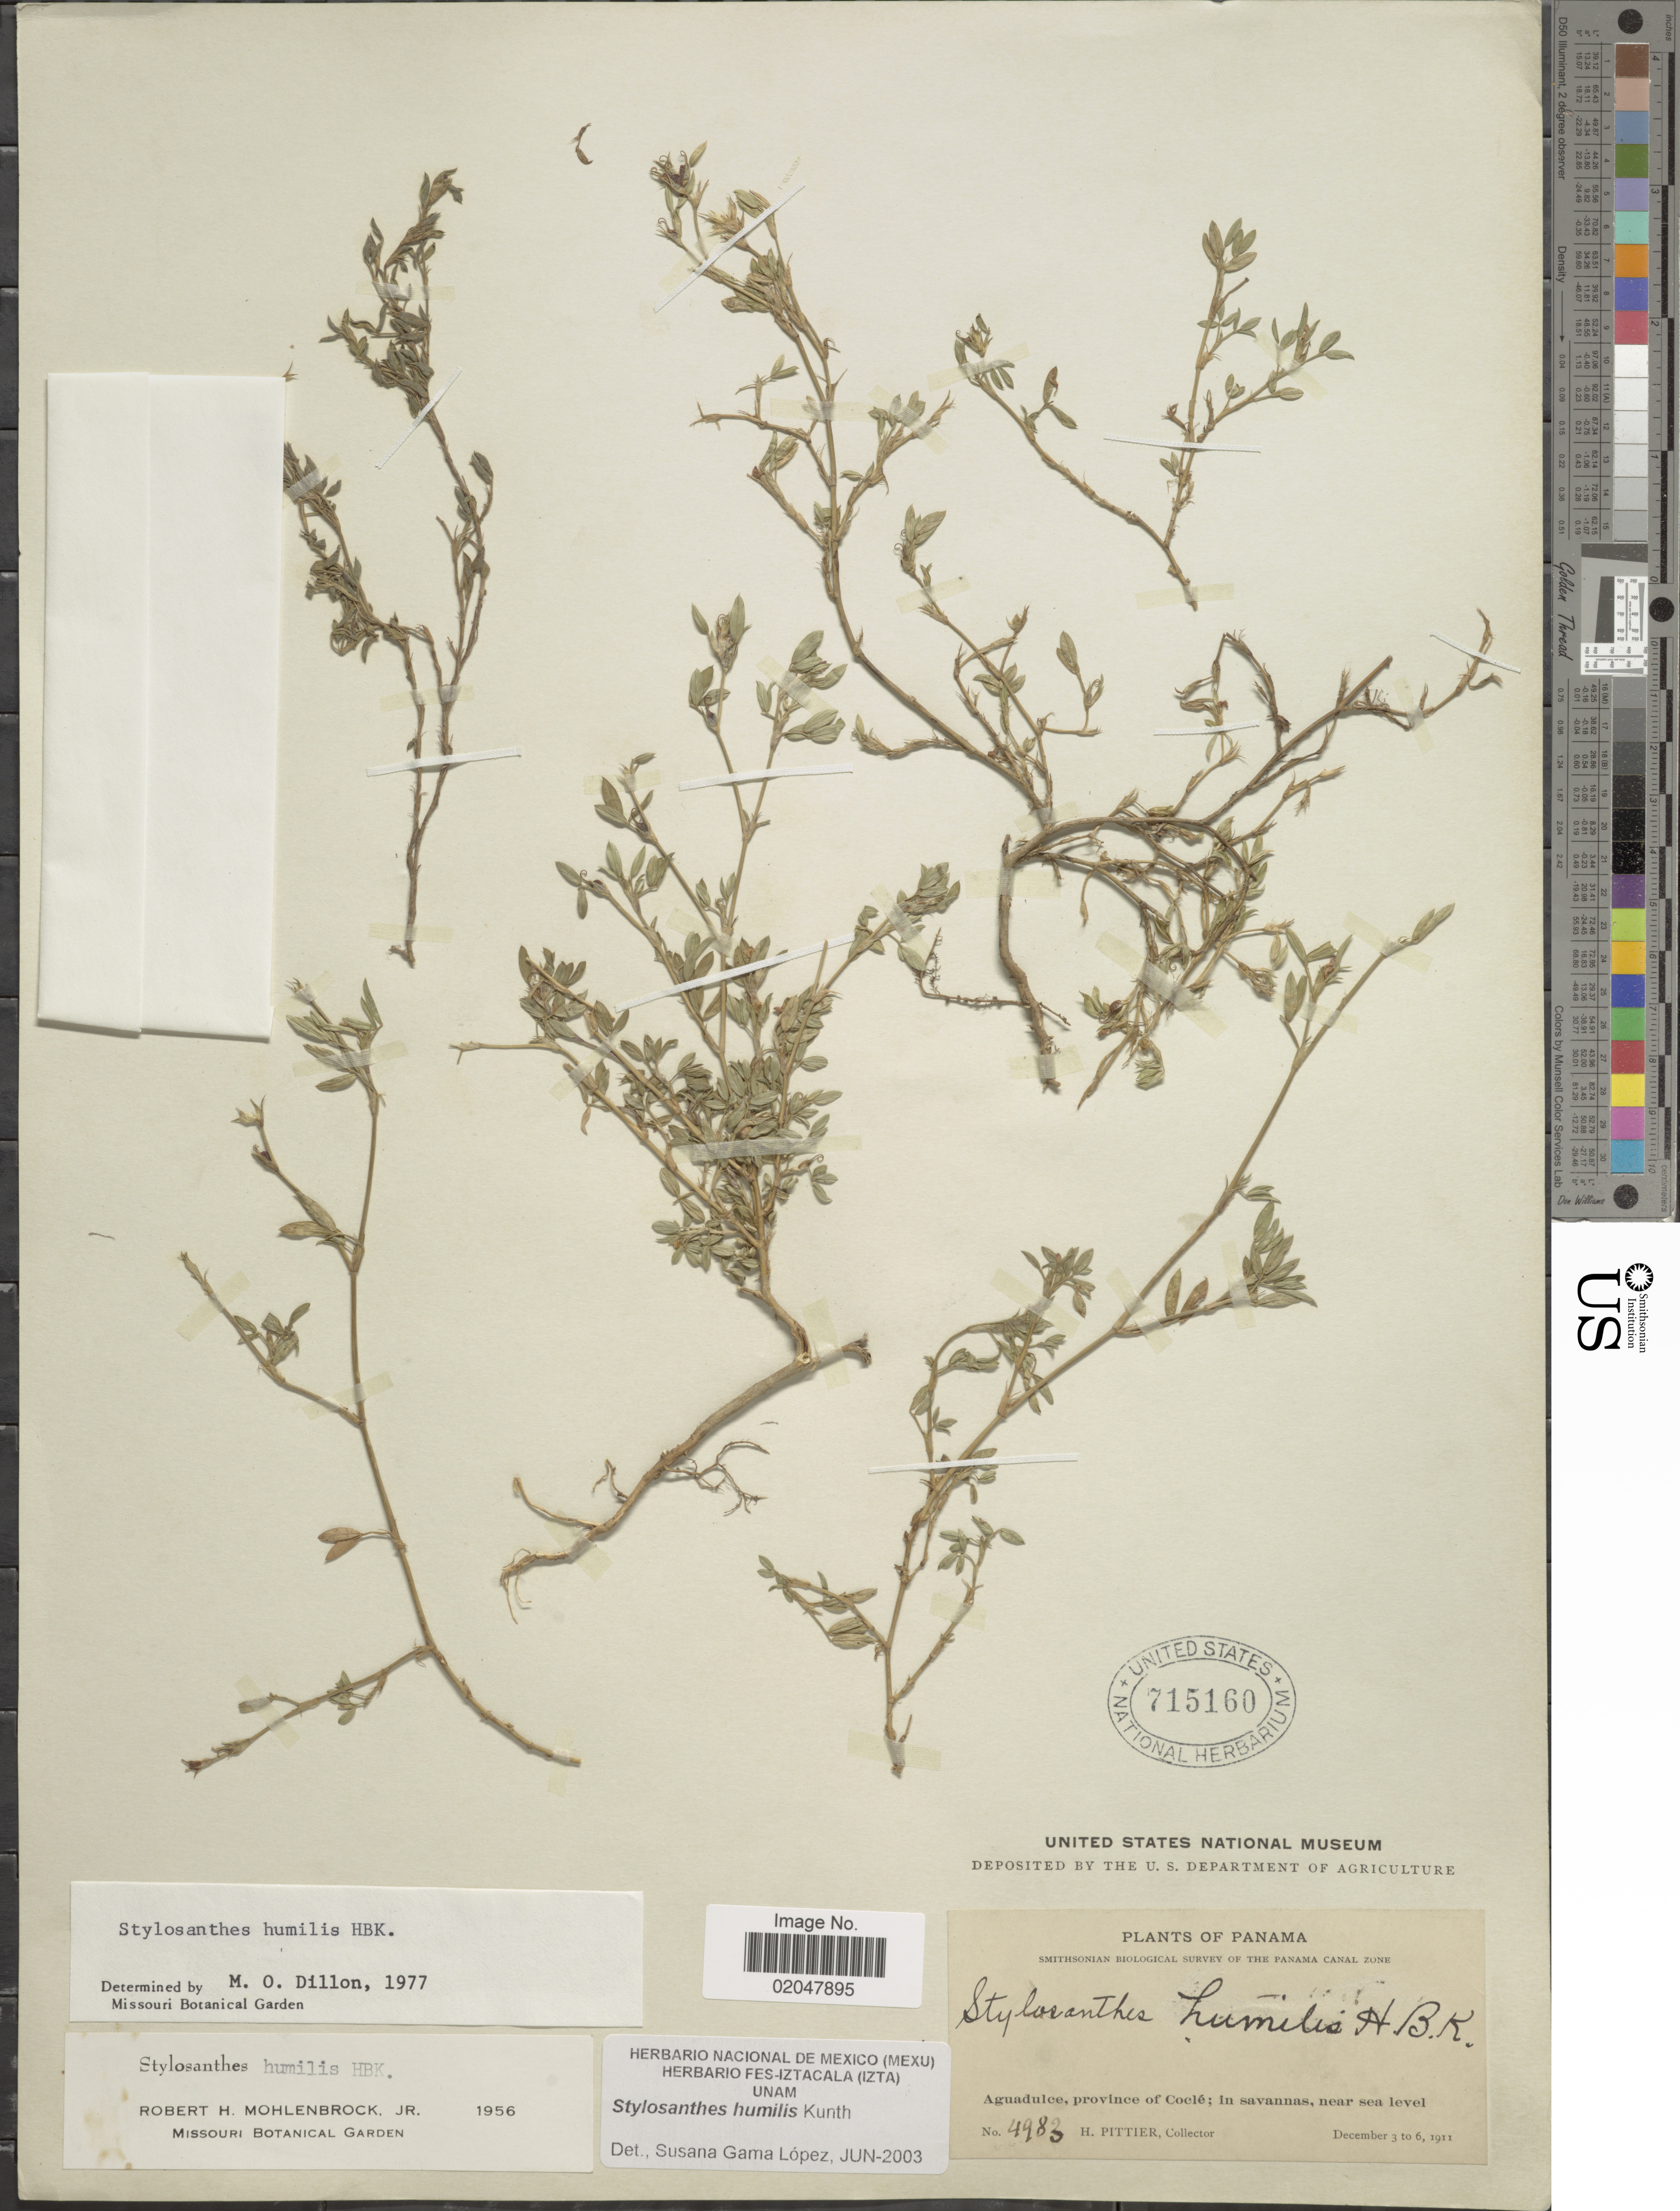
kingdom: Plantae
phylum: Tracheophyta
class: Magnoliopsida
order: Fabales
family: Fabaceae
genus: Stylosanthes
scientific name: Stylosanthes humilis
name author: Kunth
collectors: H. F. Pittier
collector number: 4983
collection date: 1911-12-03/1911-12-06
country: Panama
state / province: Coclé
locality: Aguadulce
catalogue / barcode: US 715160